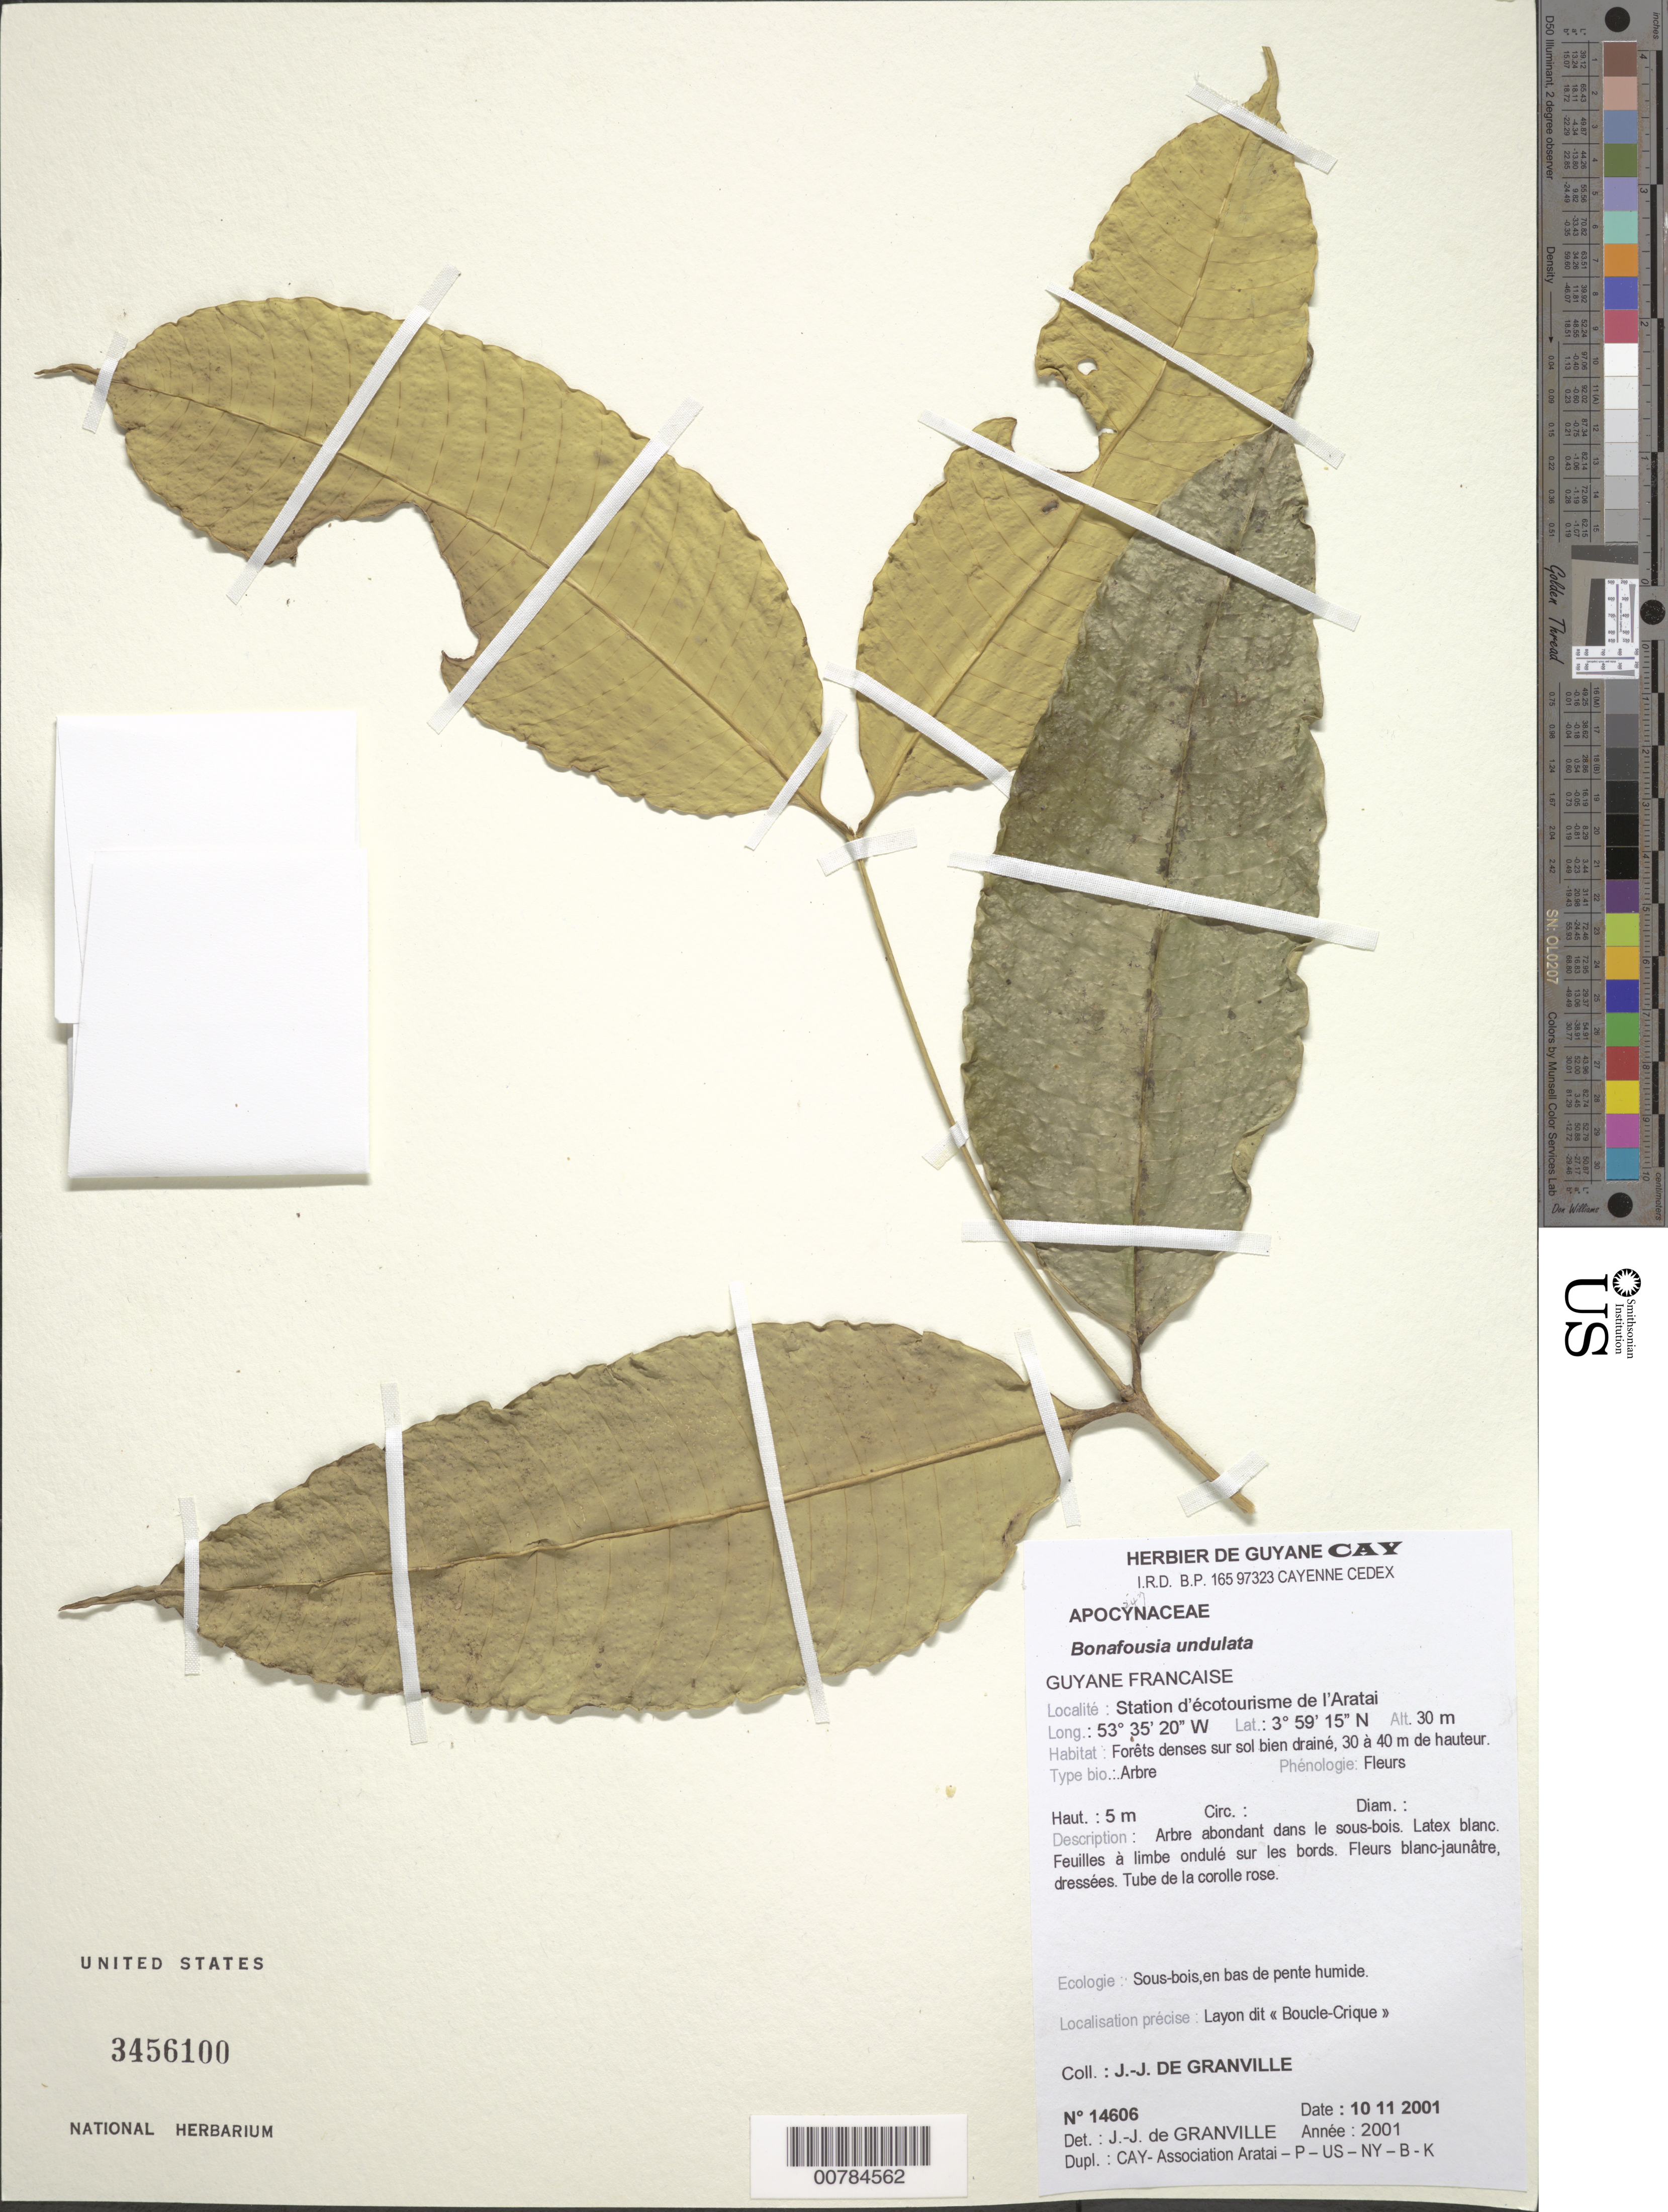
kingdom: Plantae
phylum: Tracheophyta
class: Magnoliopsida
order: Gentianales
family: Apocynaceae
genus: Bonafousia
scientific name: Bonafousia undulata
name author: (Vahl) A. DC.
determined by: Granville, J. J. de, (CAY), Institut de Recherche pour le Developpement (IRD) (FRENCH GUIANA)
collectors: J.-J. de Granville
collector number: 14606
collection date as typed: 10-Nov-01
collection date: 2001-11-10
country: French Guiana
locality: Station d'écotourisme de l'Aratai; Layon dit "Boucle-Crique"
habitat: Forêts denses sur los bien draine, 30 a 40 m de hauteur; sous-bois, en bas de pente humide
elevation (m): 30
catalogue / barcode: US 3456100